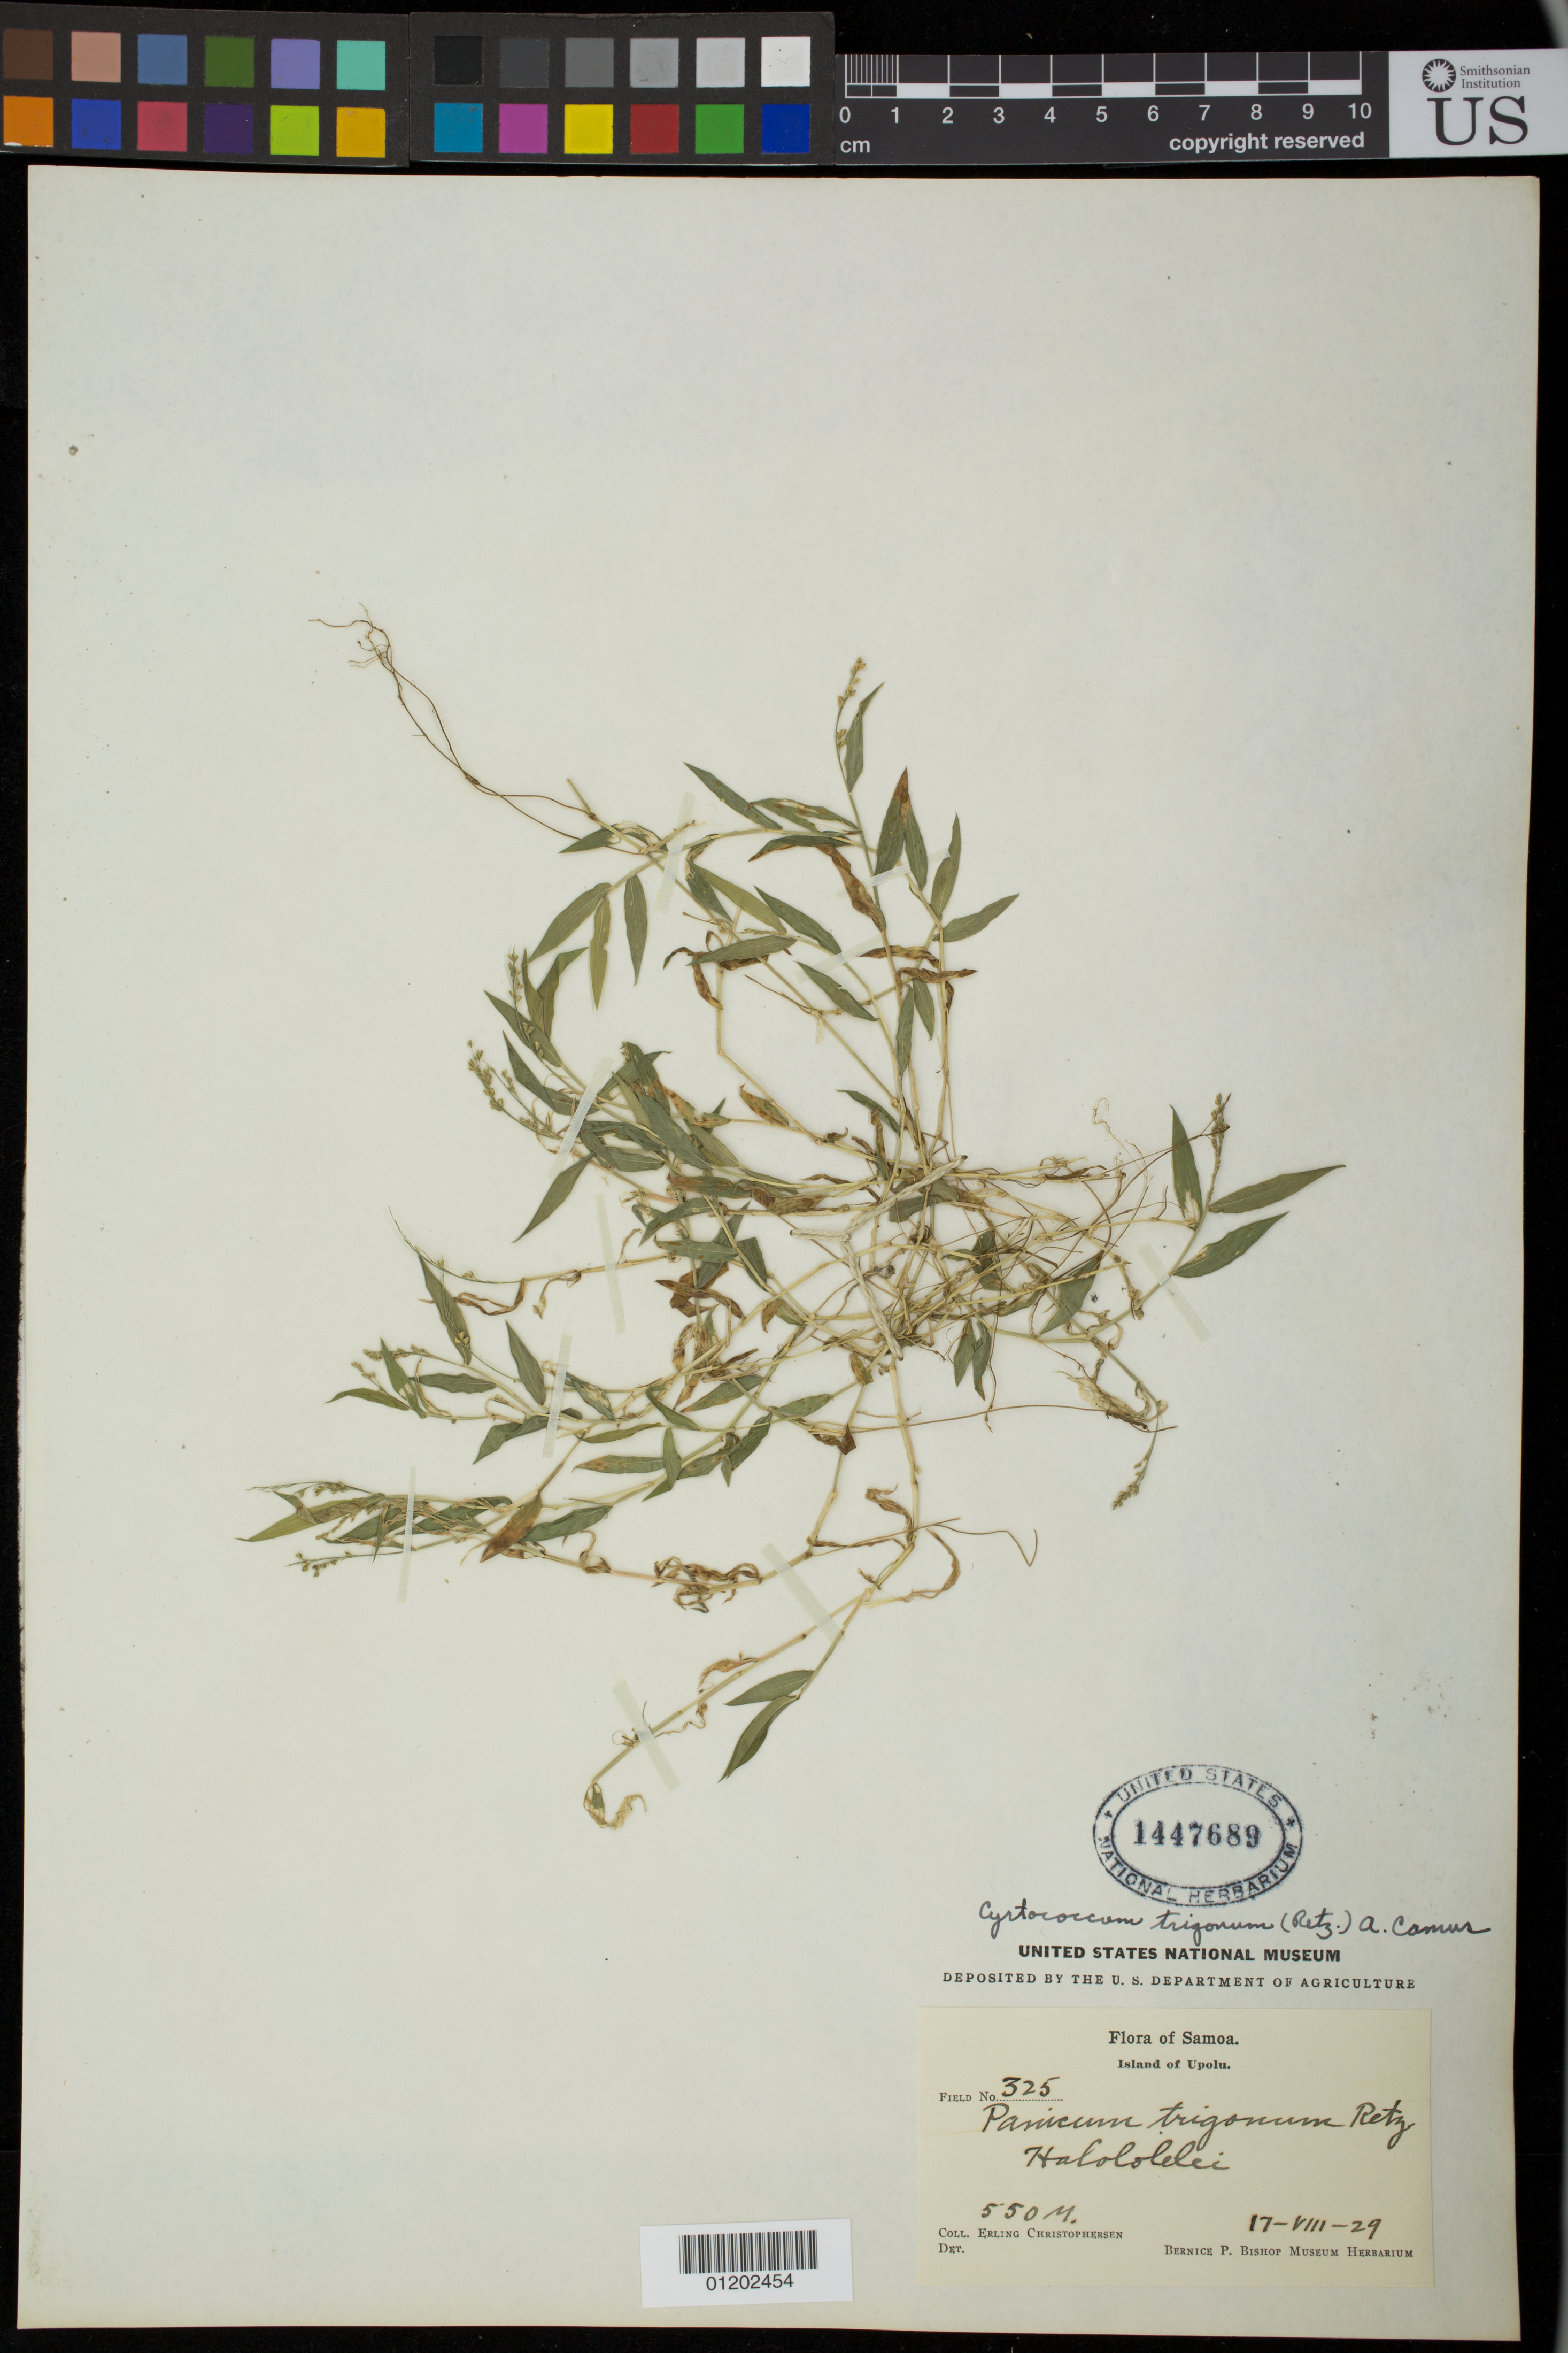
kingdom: Plantae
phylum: Tracheophyta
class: Liliopsida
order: Poales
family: Poaceae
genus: Cyrtococcum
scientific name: Cyrtococcum trigonum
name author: (Retz.) A. Camus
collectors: E. Christophersen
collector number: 325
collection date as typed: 17 Aug 1929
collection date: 1929-08-17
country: Samoa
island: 'Upolu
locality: Halololelei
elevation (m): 550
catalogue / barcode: US 1447689